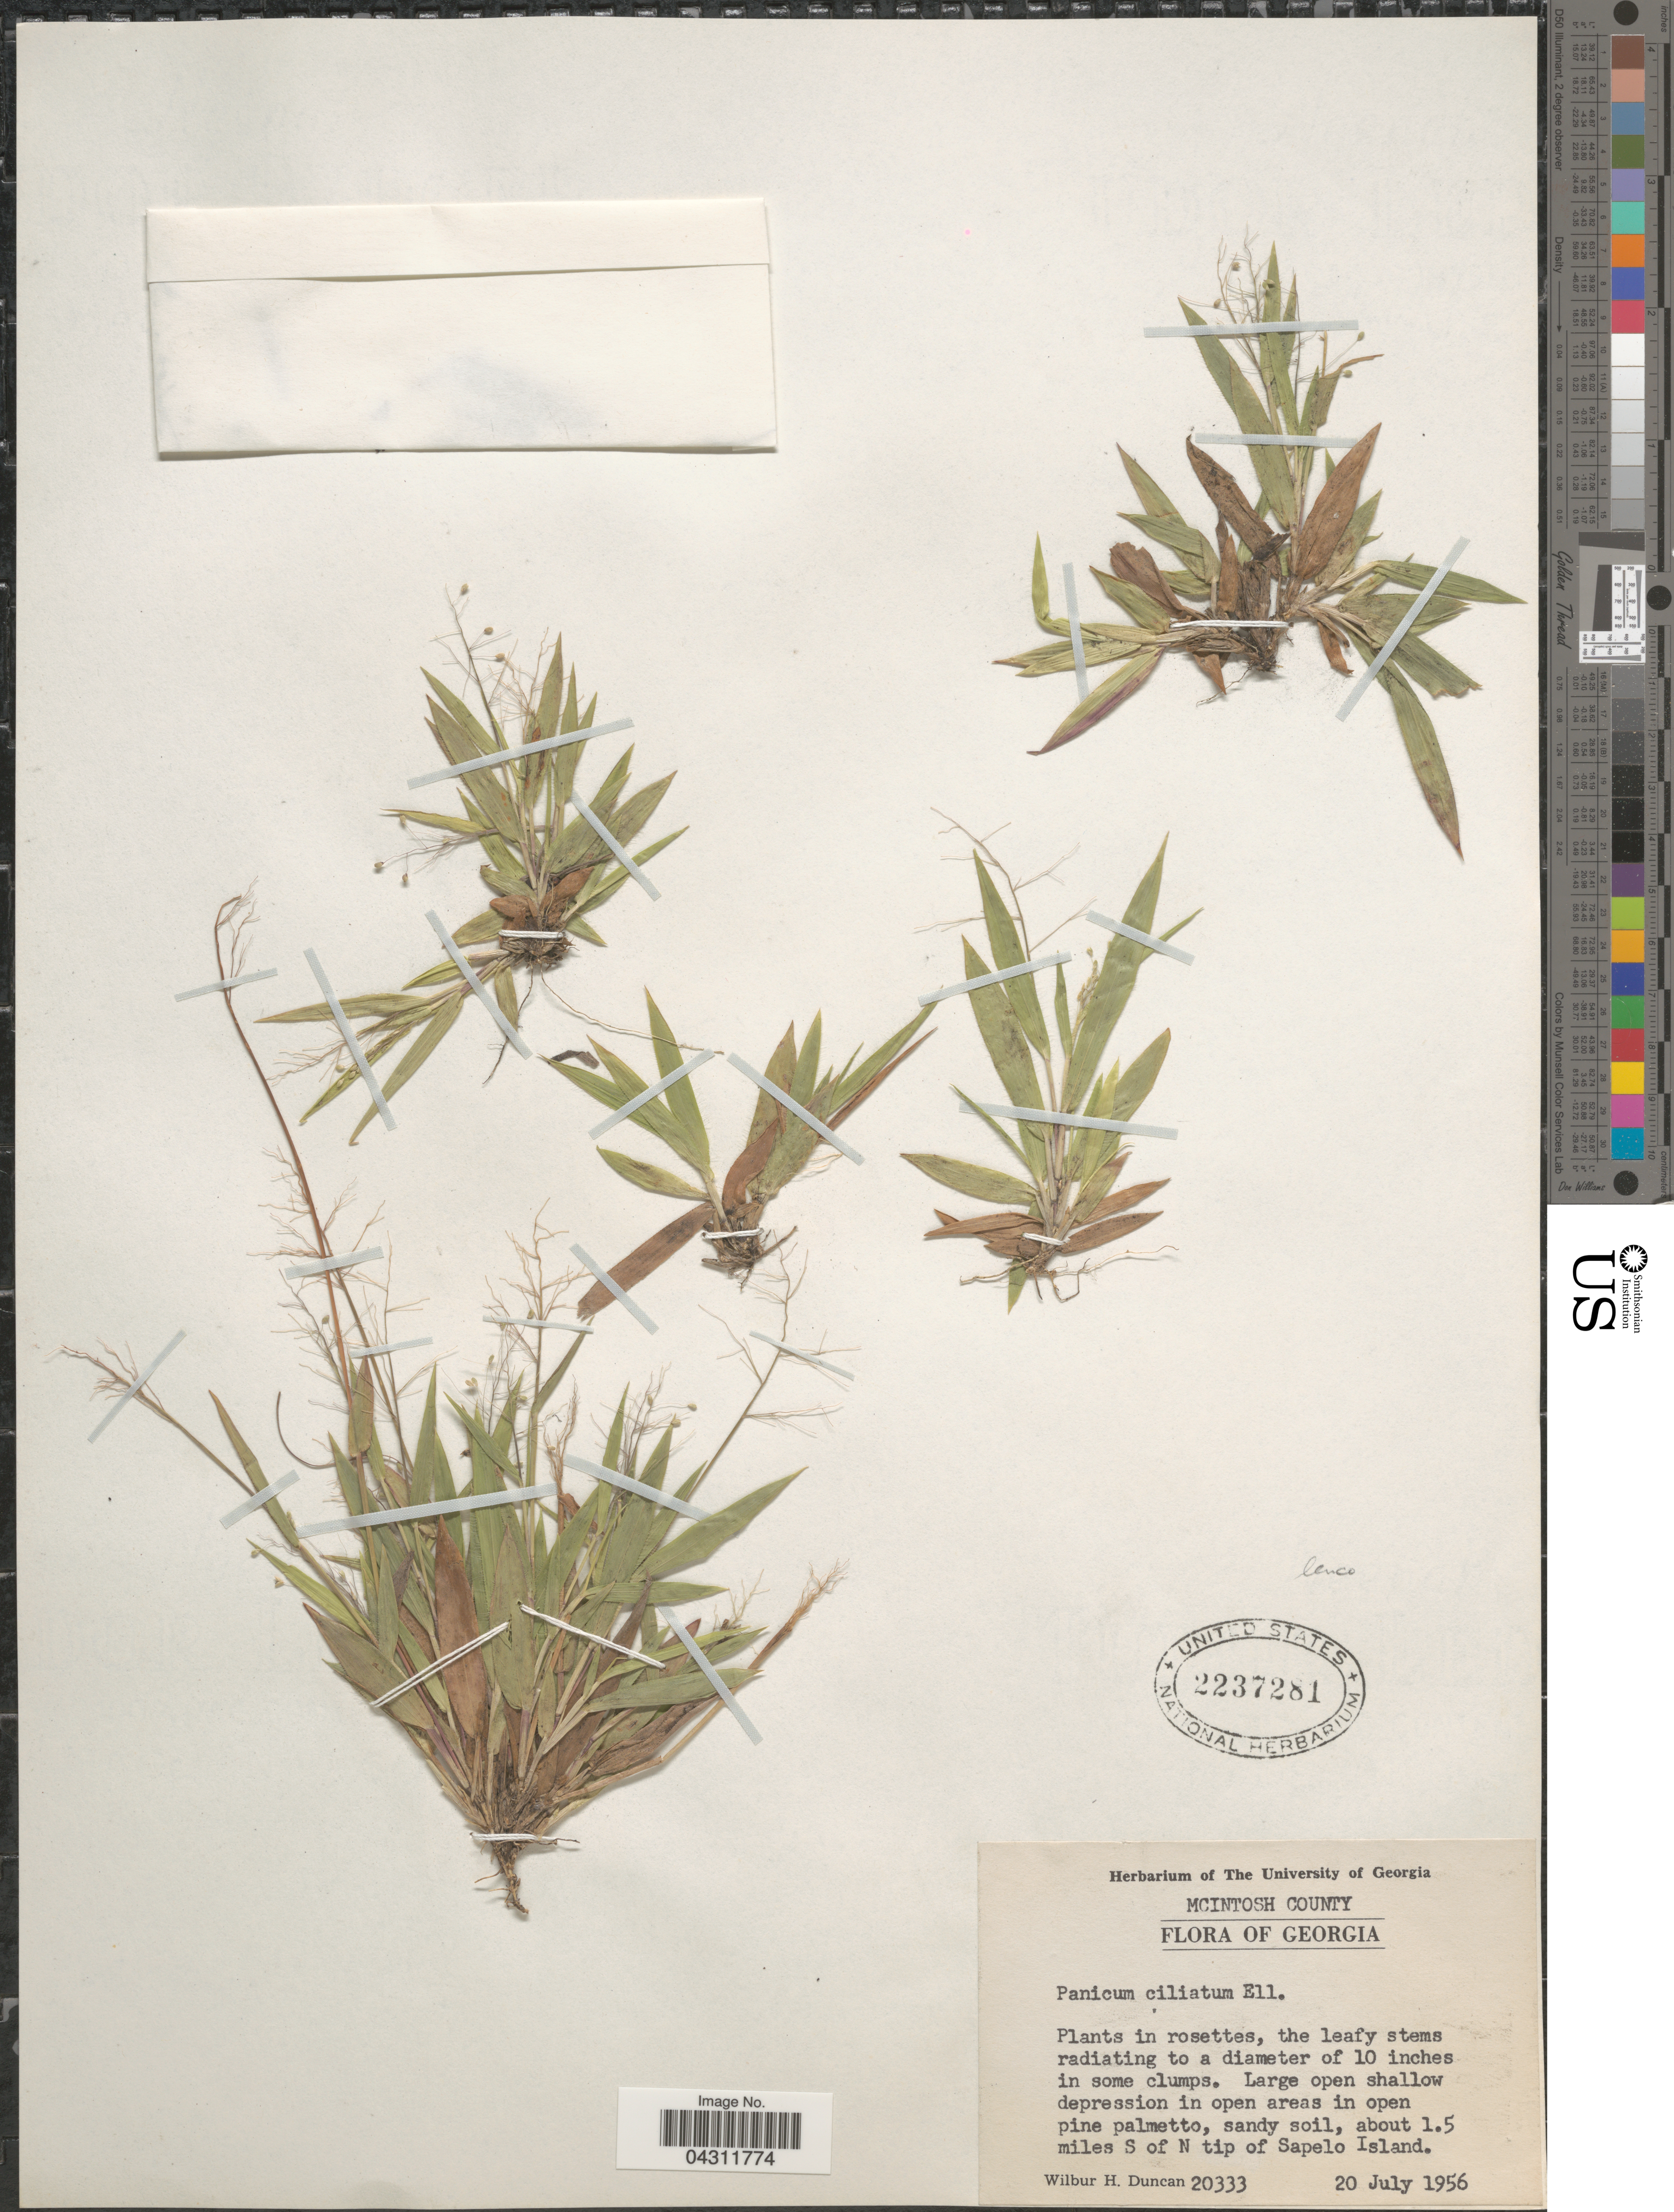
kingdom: Plantae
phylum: Tracheophyta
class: Liliopsida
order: Poales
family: Poaceae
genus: Dichanthelium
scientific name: Dichanthelium strigosum var. leucoblepharis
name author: (Trin.) Freckmann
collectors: W. H. Duncan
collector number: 20333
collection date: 1956-07-20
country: United States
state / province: Georgia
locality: McIntosh County. Large open shallow depression in open areas in open pine palmetto, sandy soil, about 1.5 miles S of N tip of Sapelo Island.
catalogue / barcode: US 2237281